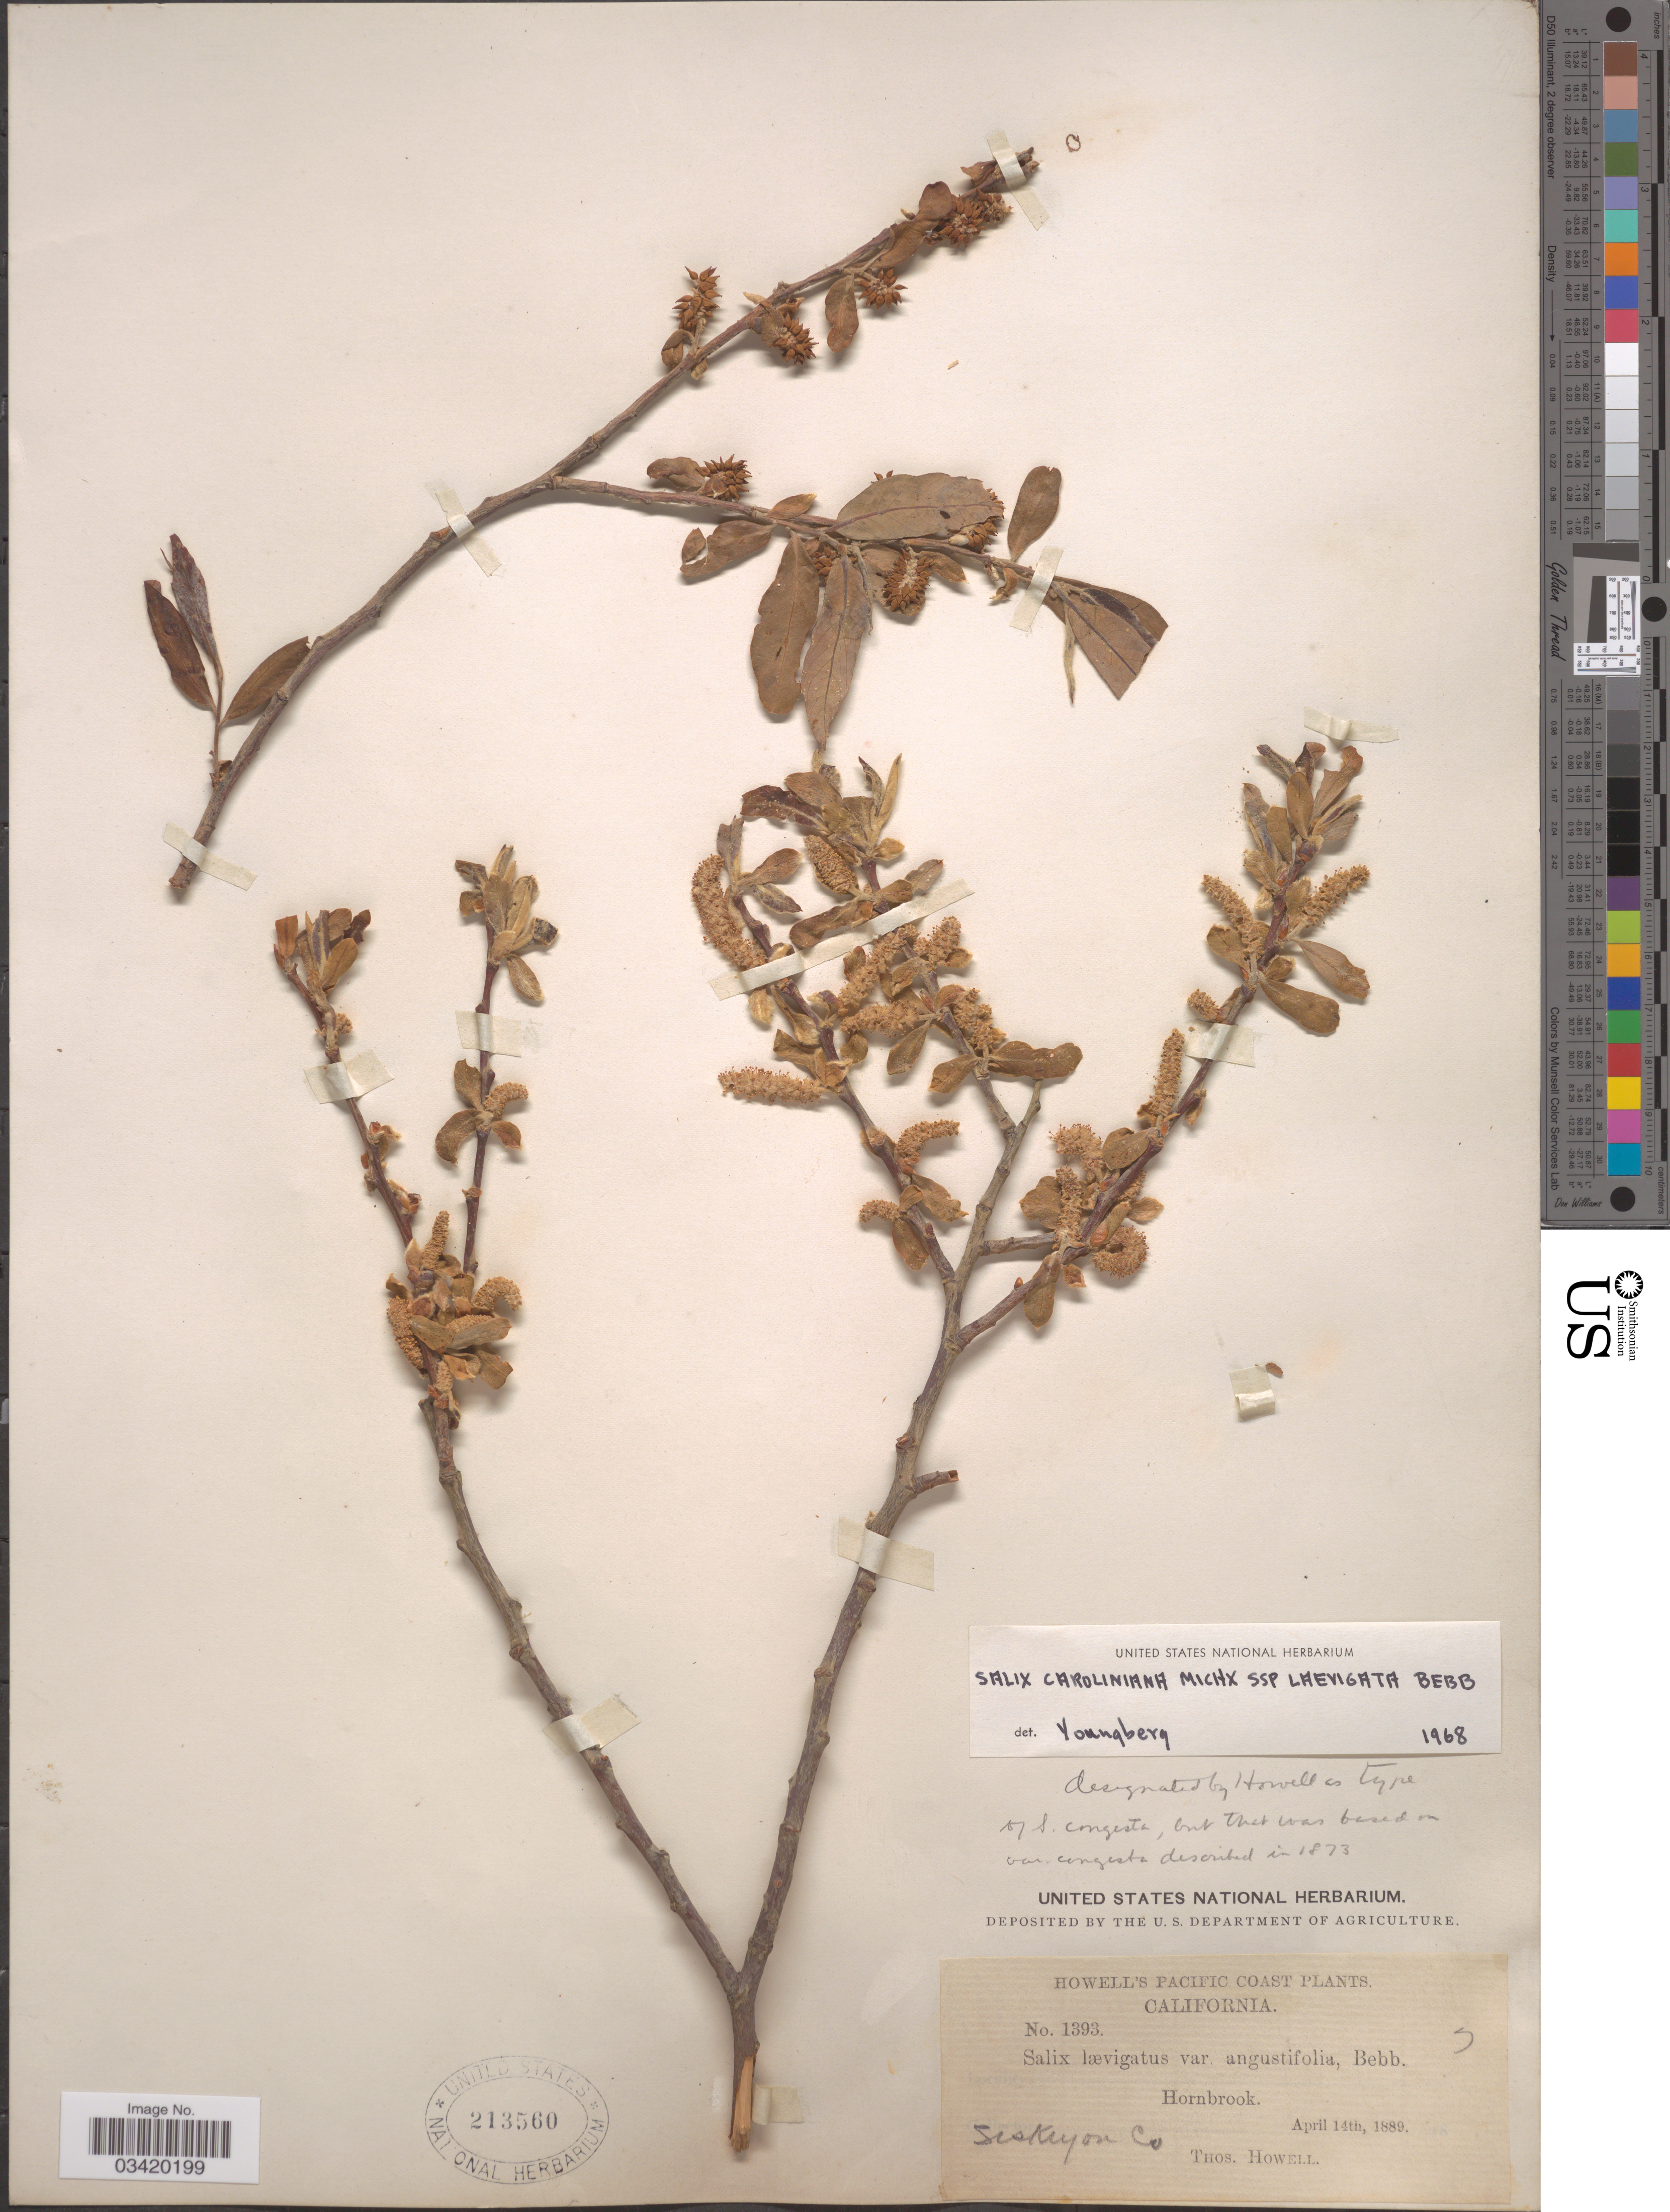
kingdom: Plantae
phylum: Tracheophyta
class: Magnoliopsida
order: Malpighiales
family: Salicaceae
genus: Salix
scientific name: Salix caroliniana subsp. laevigata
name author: Bebb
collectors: T. Howell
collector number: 1393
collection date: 1889-04-14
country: United States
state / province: California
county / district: Siskiyou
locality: Pacific Coast. Hornbrook. Siskiyou Co.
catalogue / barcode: US 213560